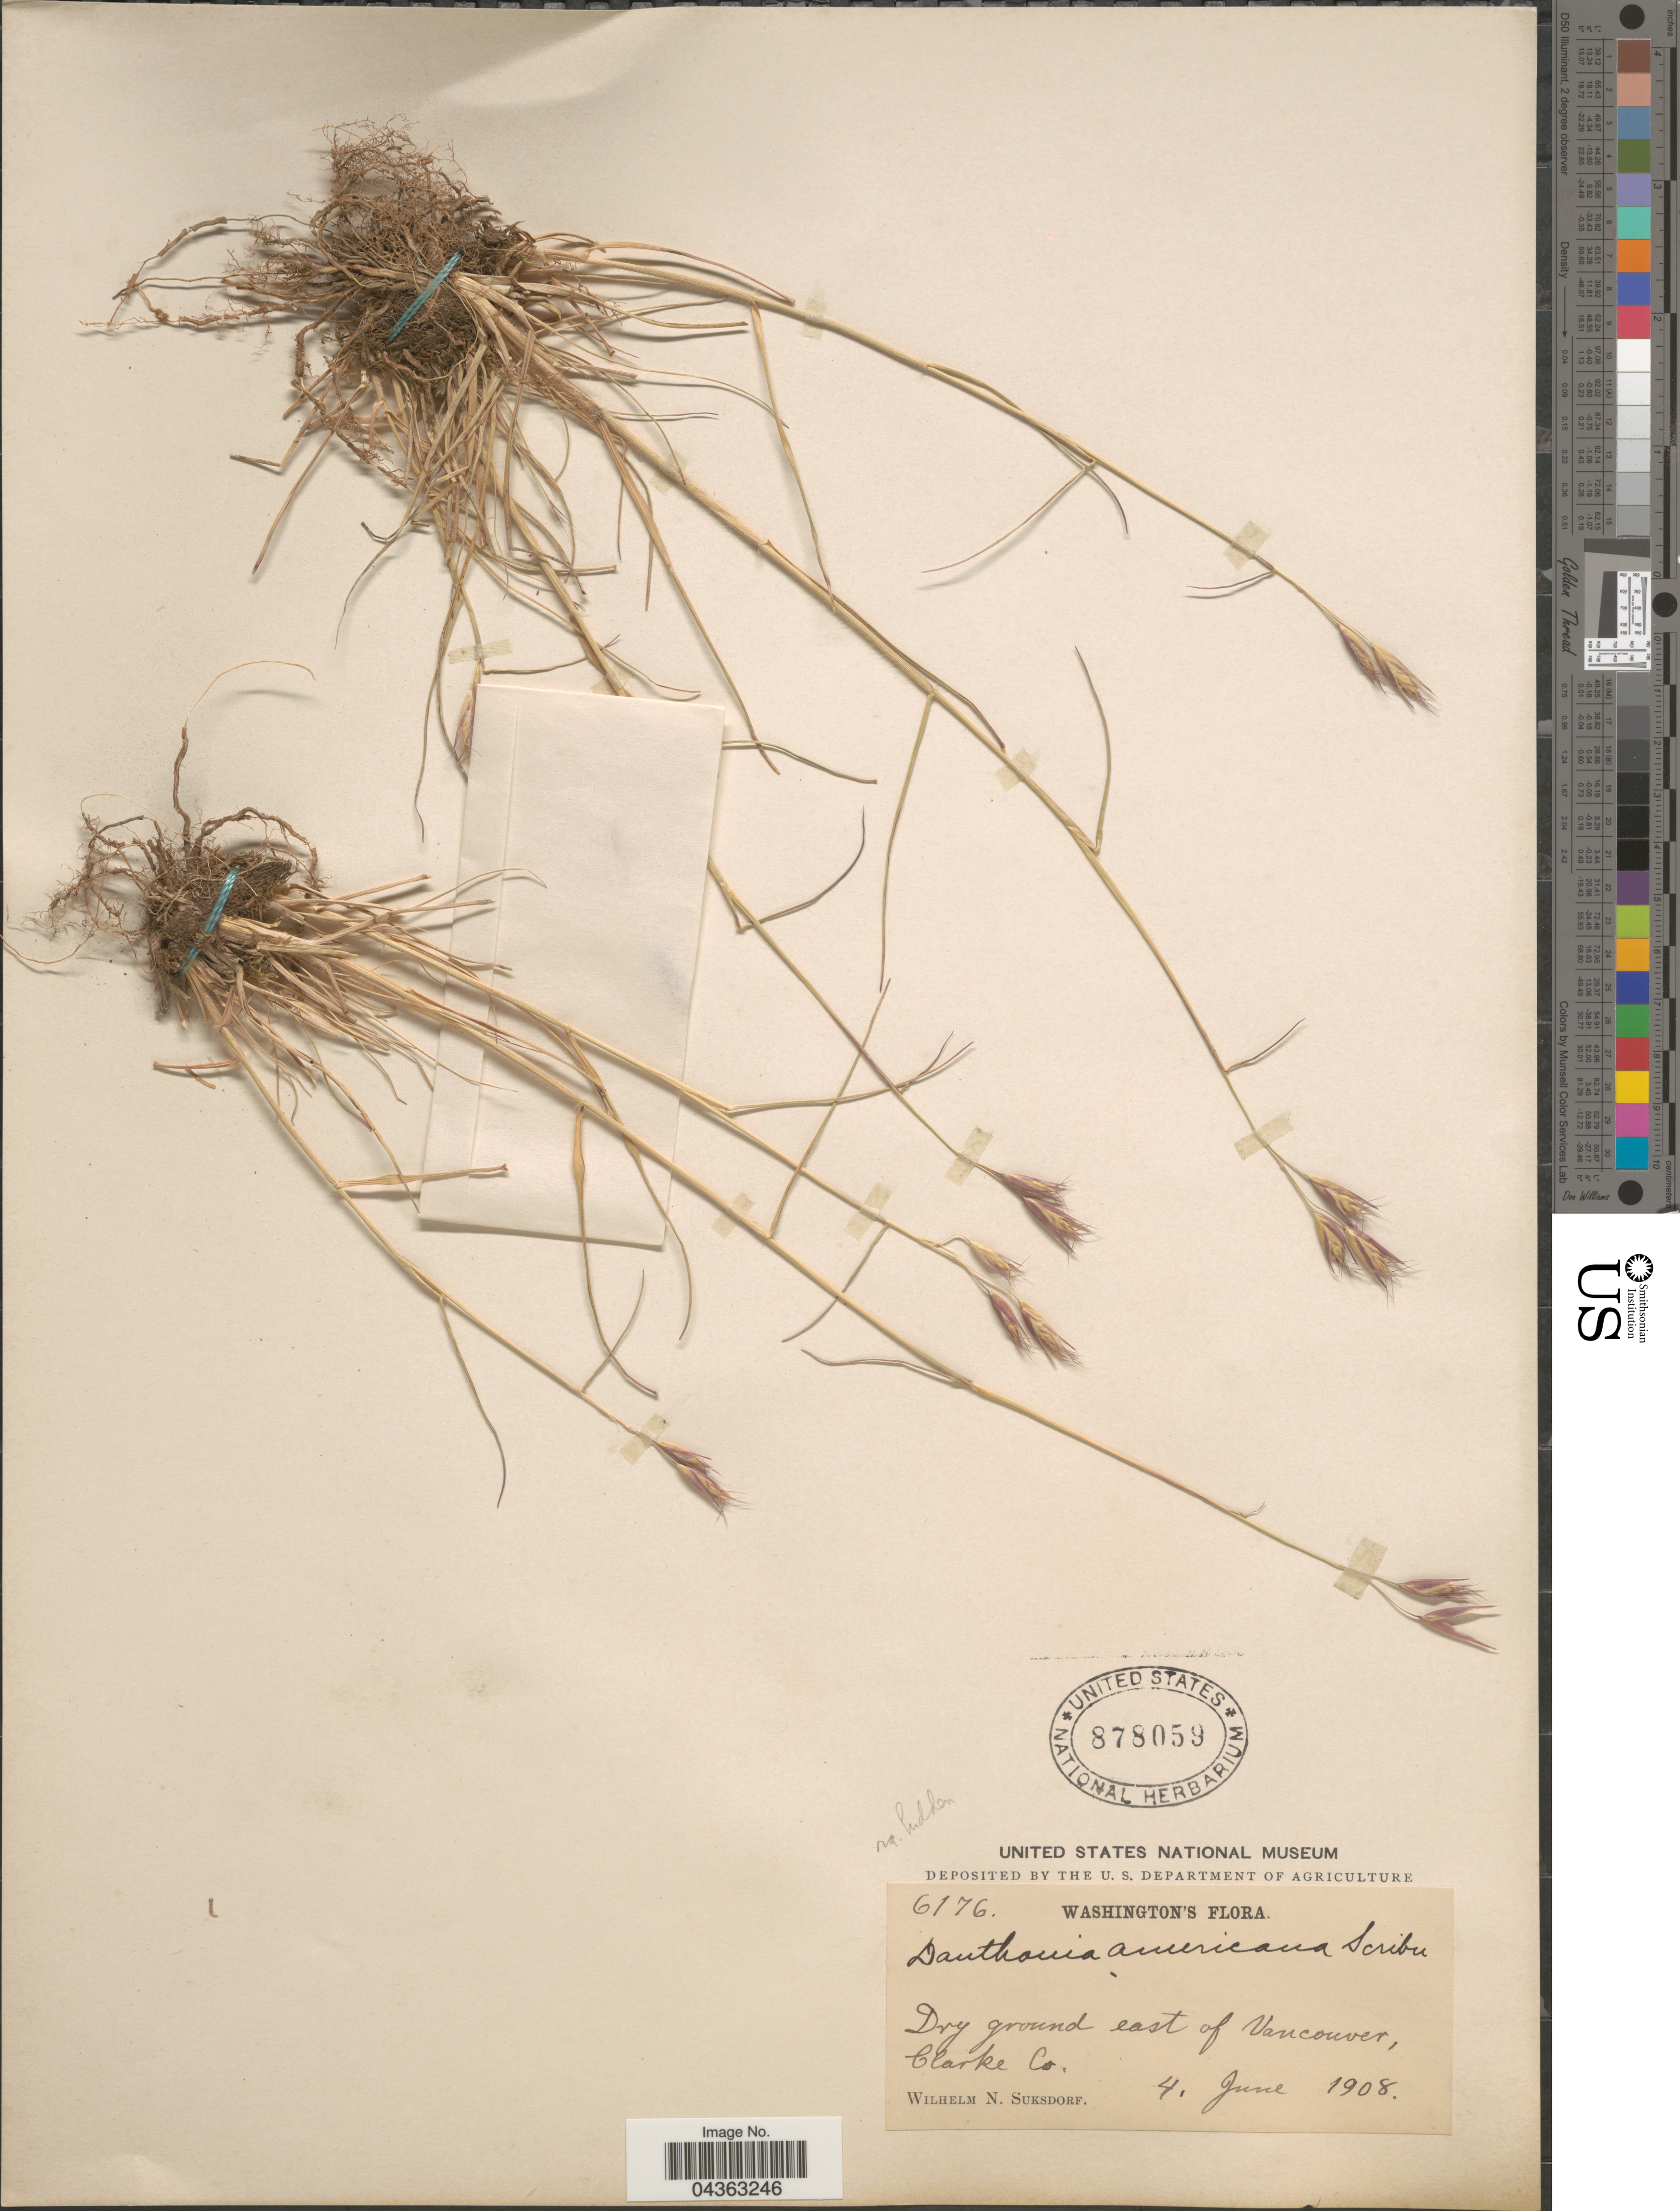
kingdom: Plantae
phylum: Tracheophyta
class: Liliopsida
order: Poales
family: Poaceae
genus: Danthonia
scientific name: Danthonia californica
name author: Bol.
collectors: W. N. Suksdorf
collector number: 6176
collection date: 1908-06-04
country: United States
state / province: Washington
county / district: Clark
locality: Dry ground east of Vancouver,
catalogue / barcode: US 878059